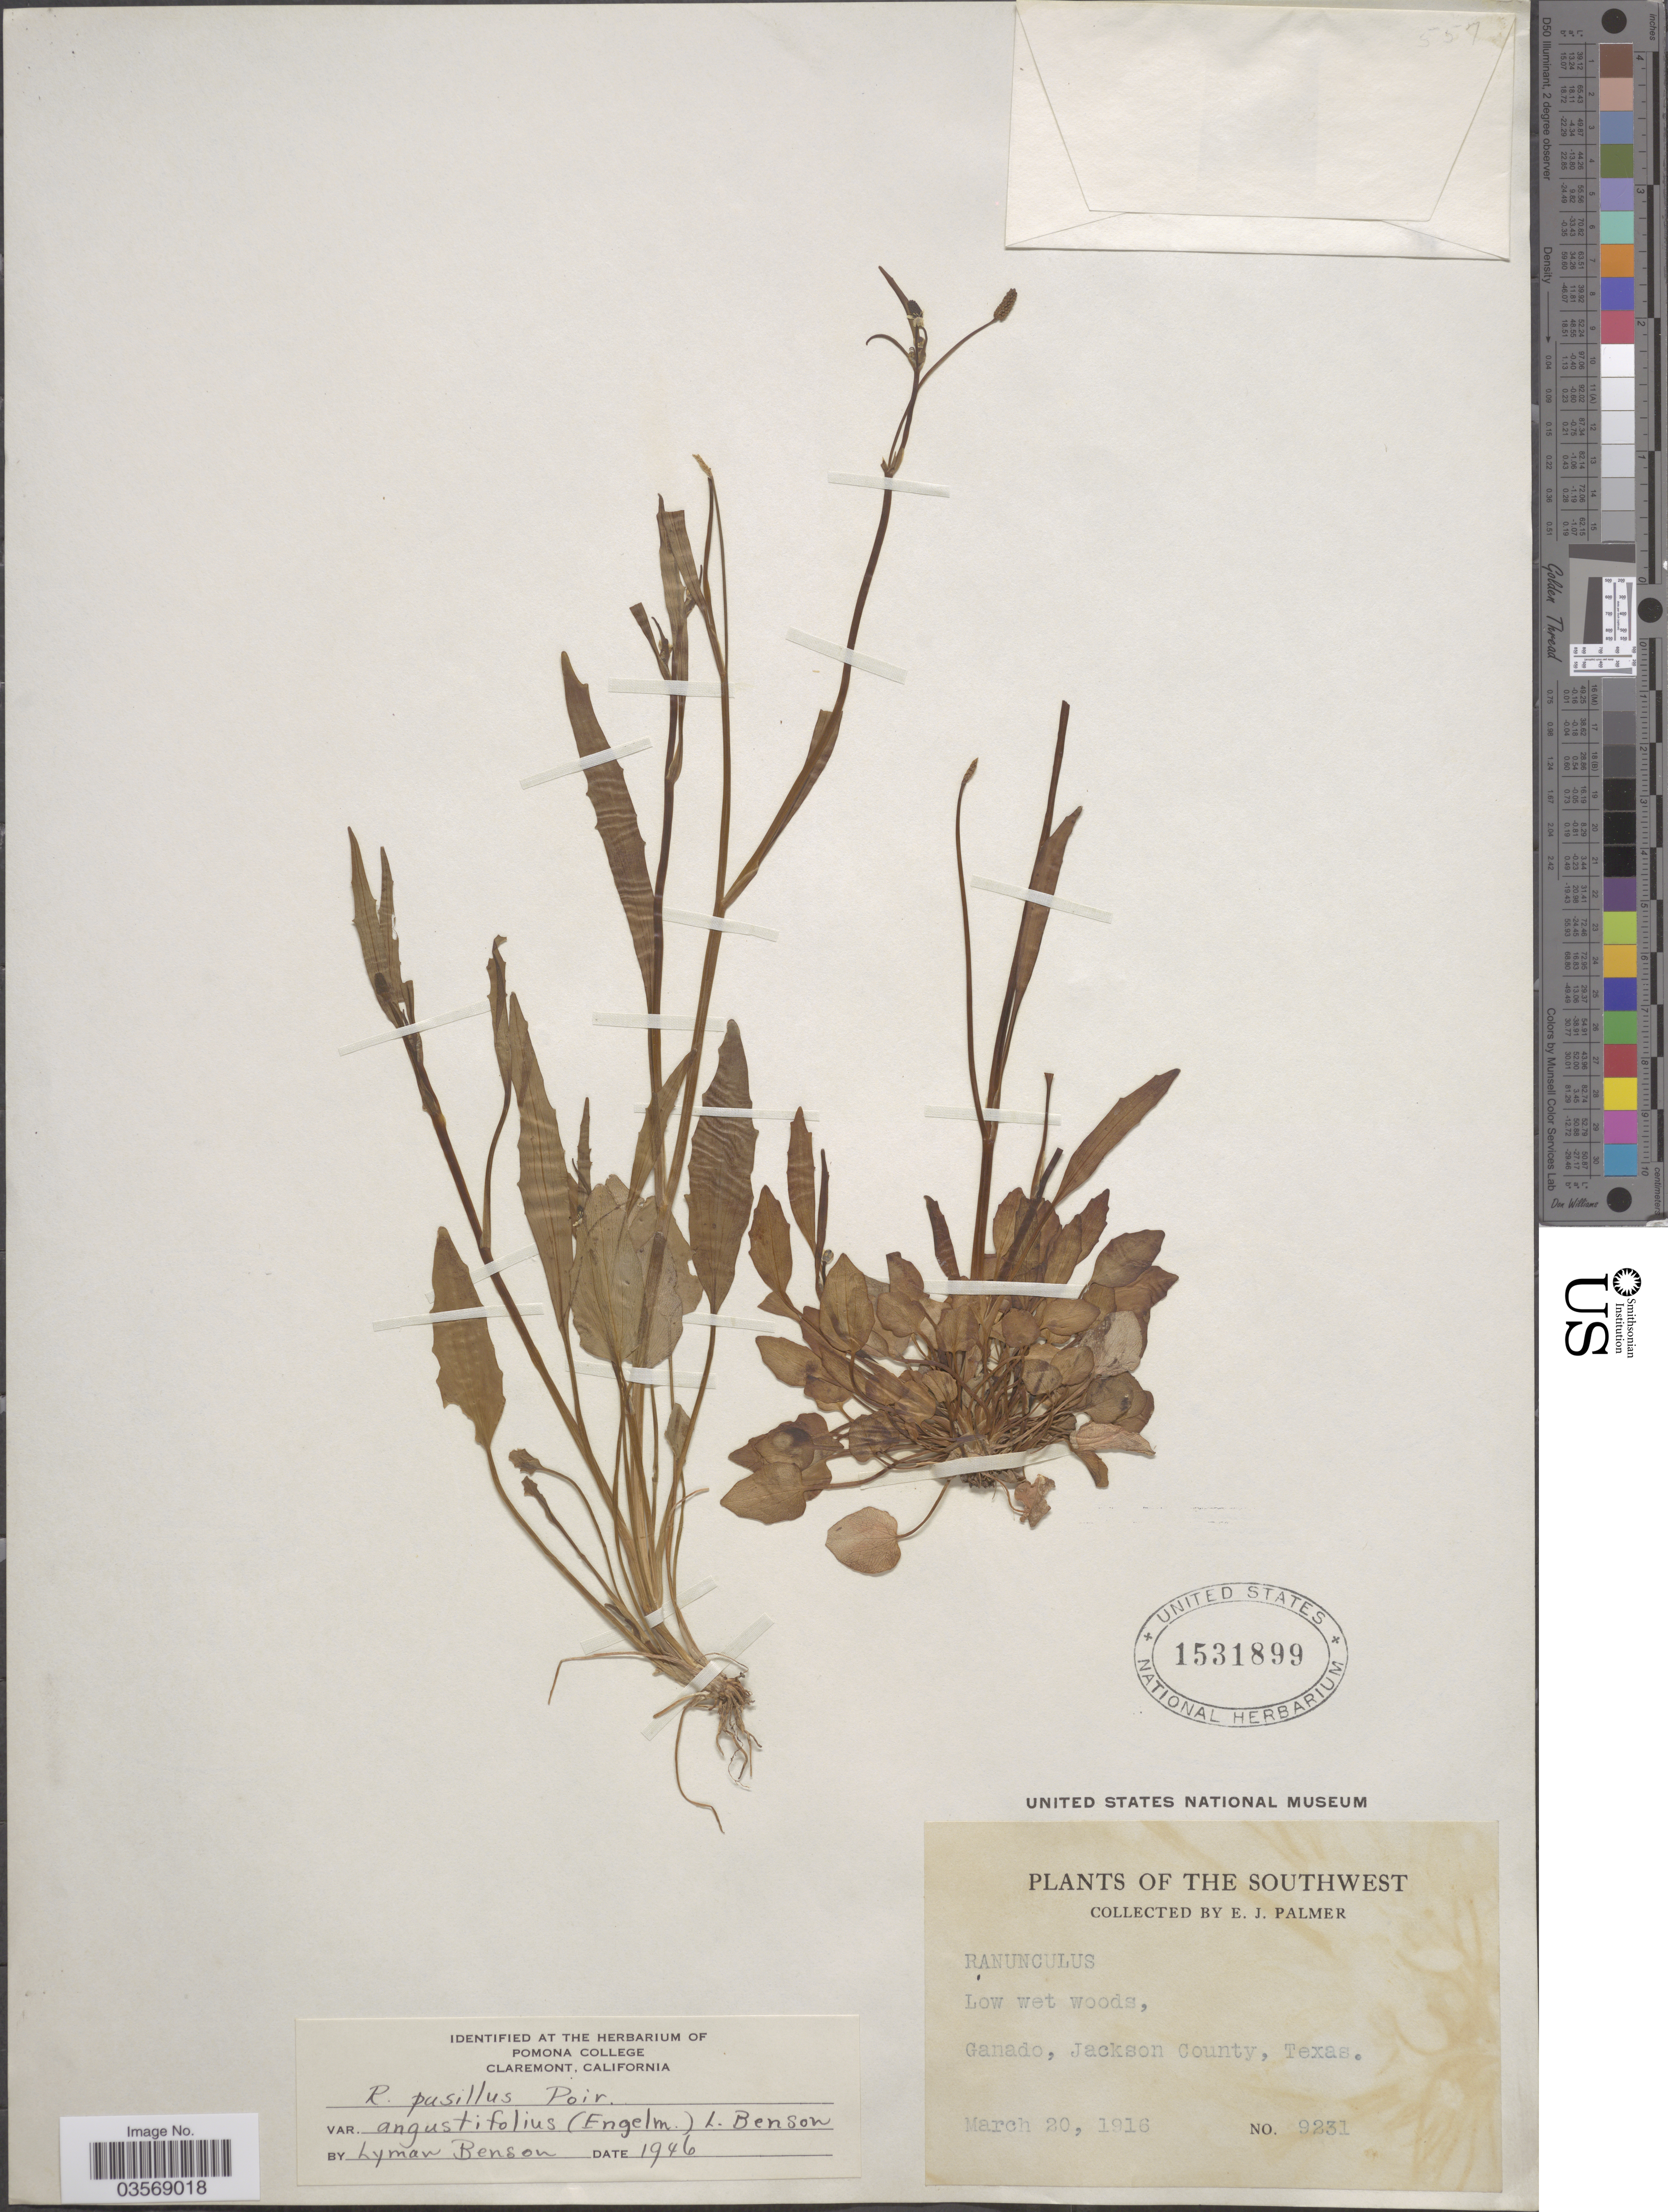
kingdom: Plantae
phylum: Tracheophyta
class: Magnoliopsida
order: Ranunculales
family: Ranunculaceae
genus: Ranunculus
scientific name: Ranunculus pusillus var. angustifolius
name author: (Engelm.) L.D. Benson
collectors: E. J. Palmer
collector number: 9231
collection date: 1916-03-20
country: United States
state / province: Texas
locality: The Southwest. Ganado, Jackson County.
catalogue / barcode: US 1531899